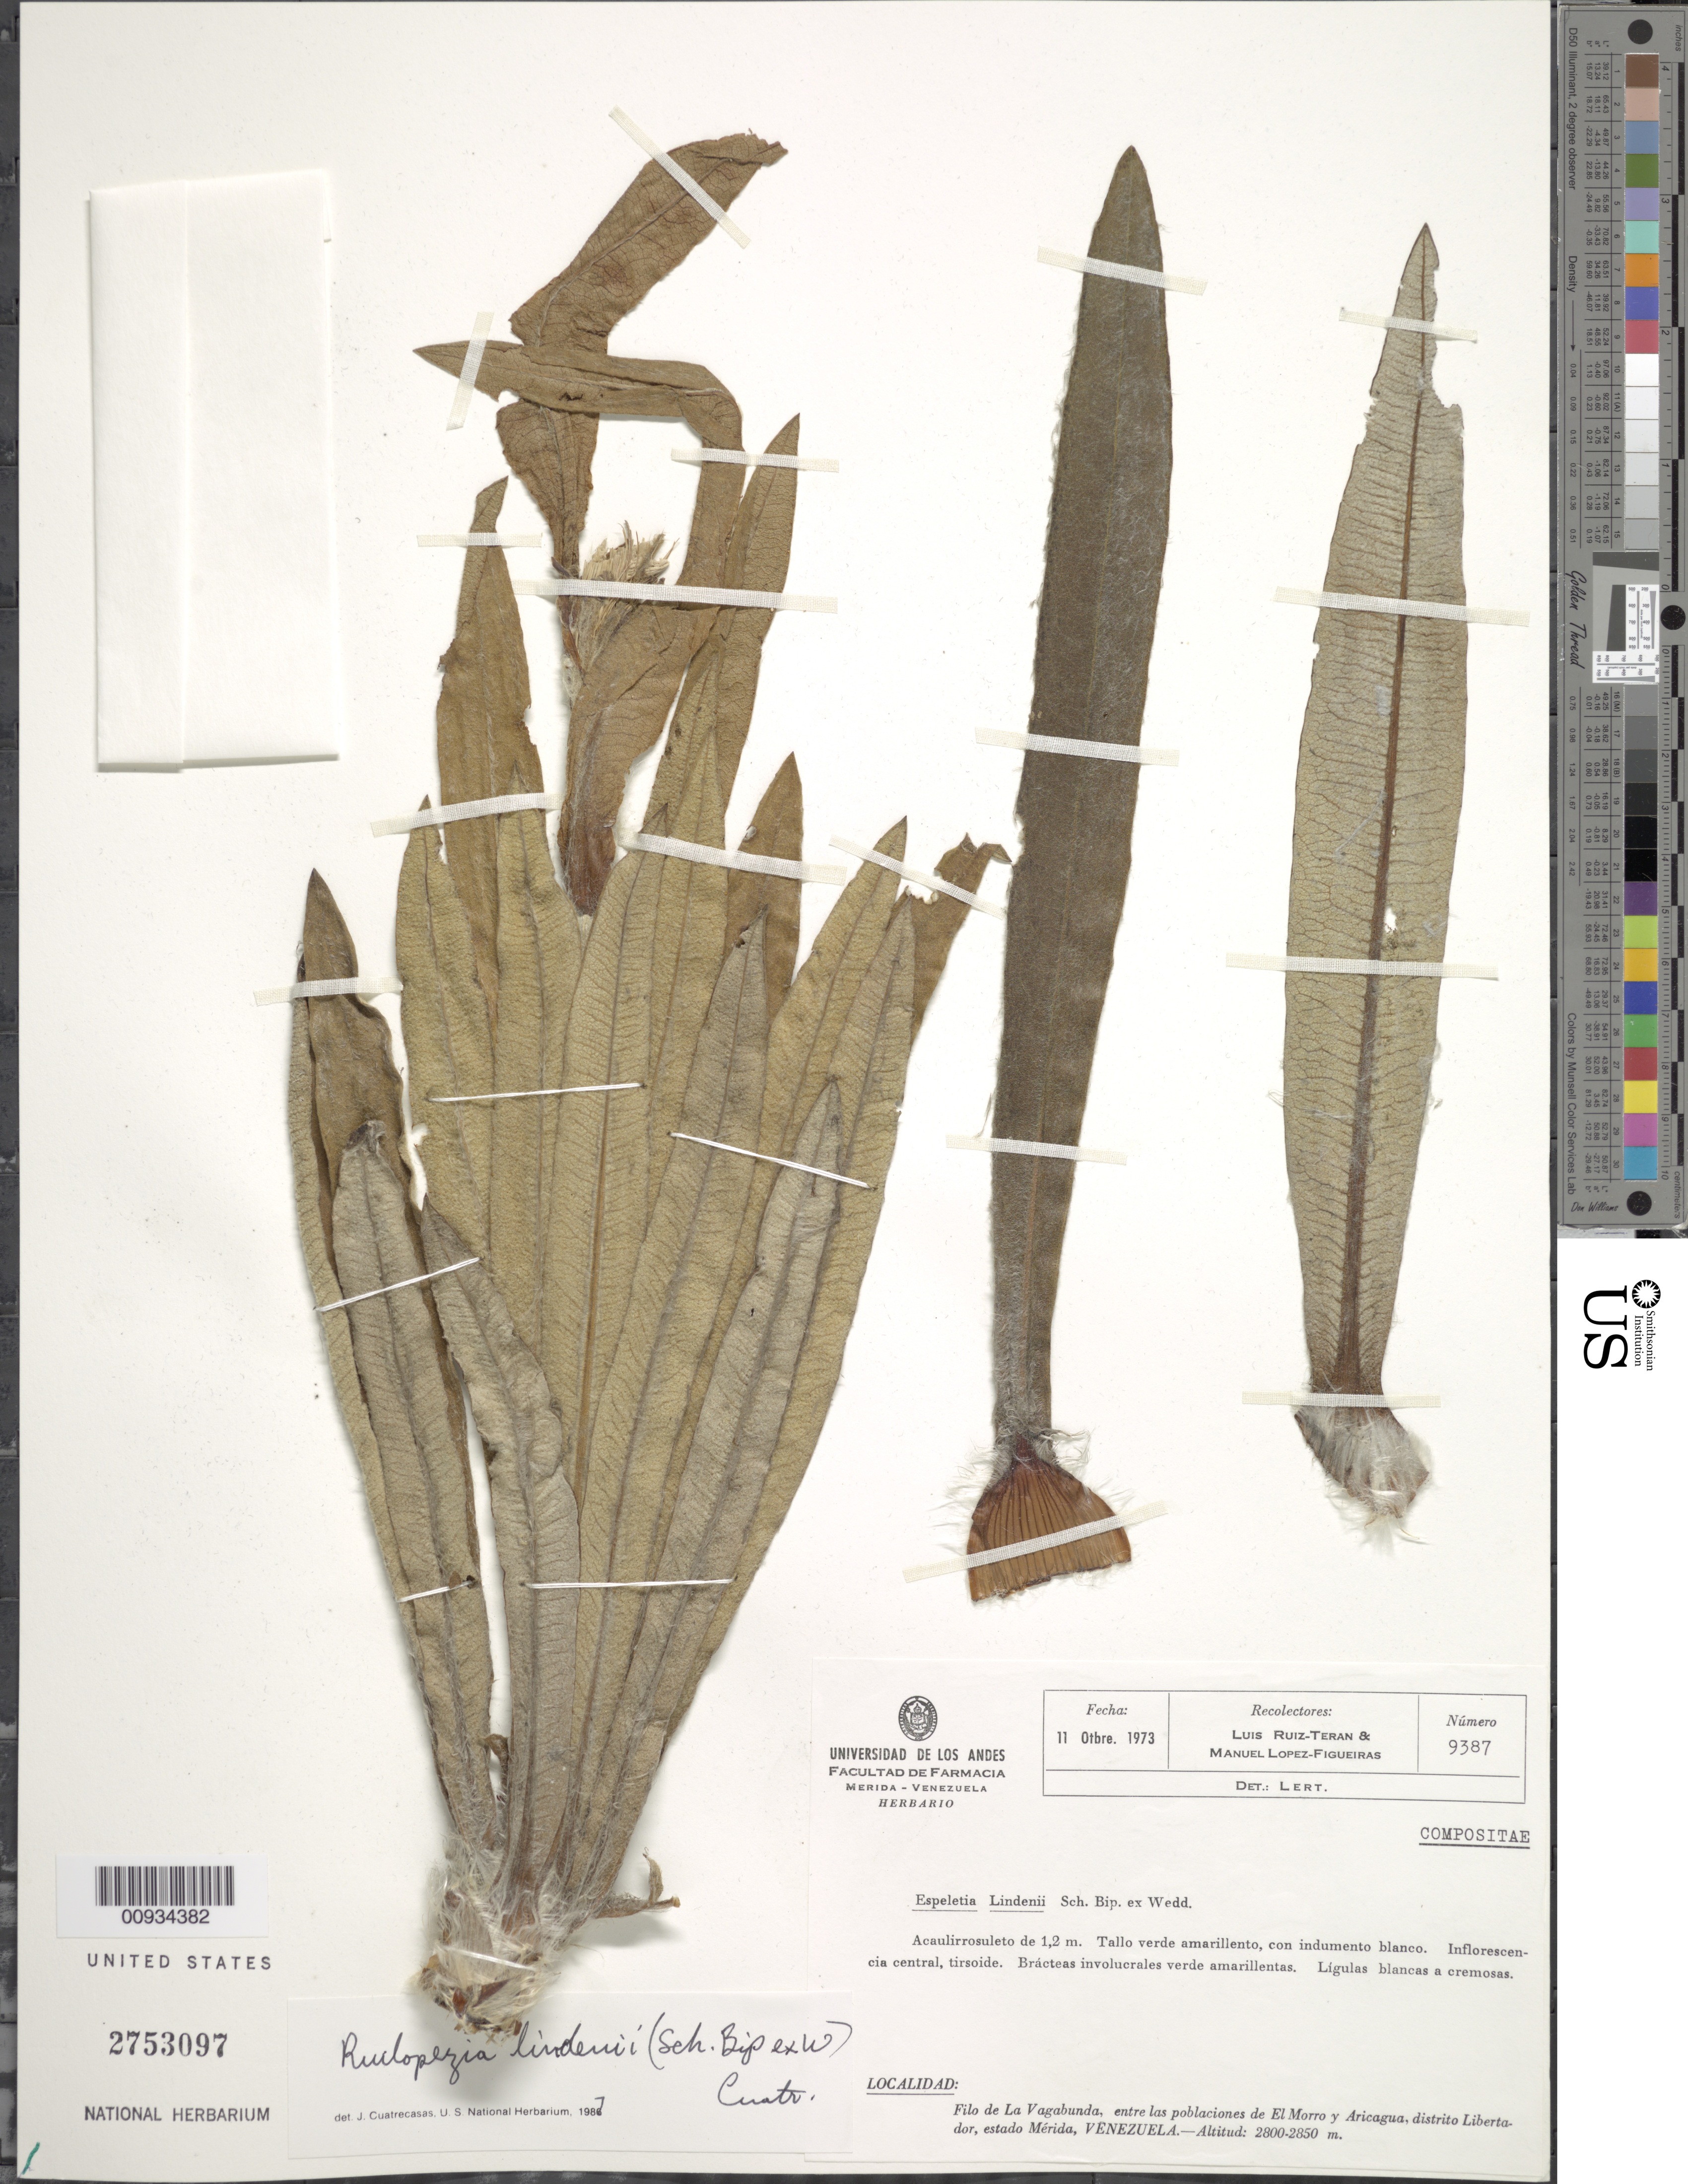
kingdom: Plantae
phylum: Tracheophyta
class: Magnoliopsida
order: Asterales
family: Asteraceae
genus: Ruilopezia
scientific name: Ruilopezia lindenii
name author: (Sch. Bip. ex Wedd.) Cuatrec.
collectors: L. Teran & M. López Figueiras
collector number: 9387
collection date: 1973-10-11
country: Venezuela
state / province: Mérida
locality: Filo de La Vagabunda, entre las poblaciones de El Morro y Aricagua, Distrito Libertador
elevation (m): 2800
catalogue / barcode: US 2753097